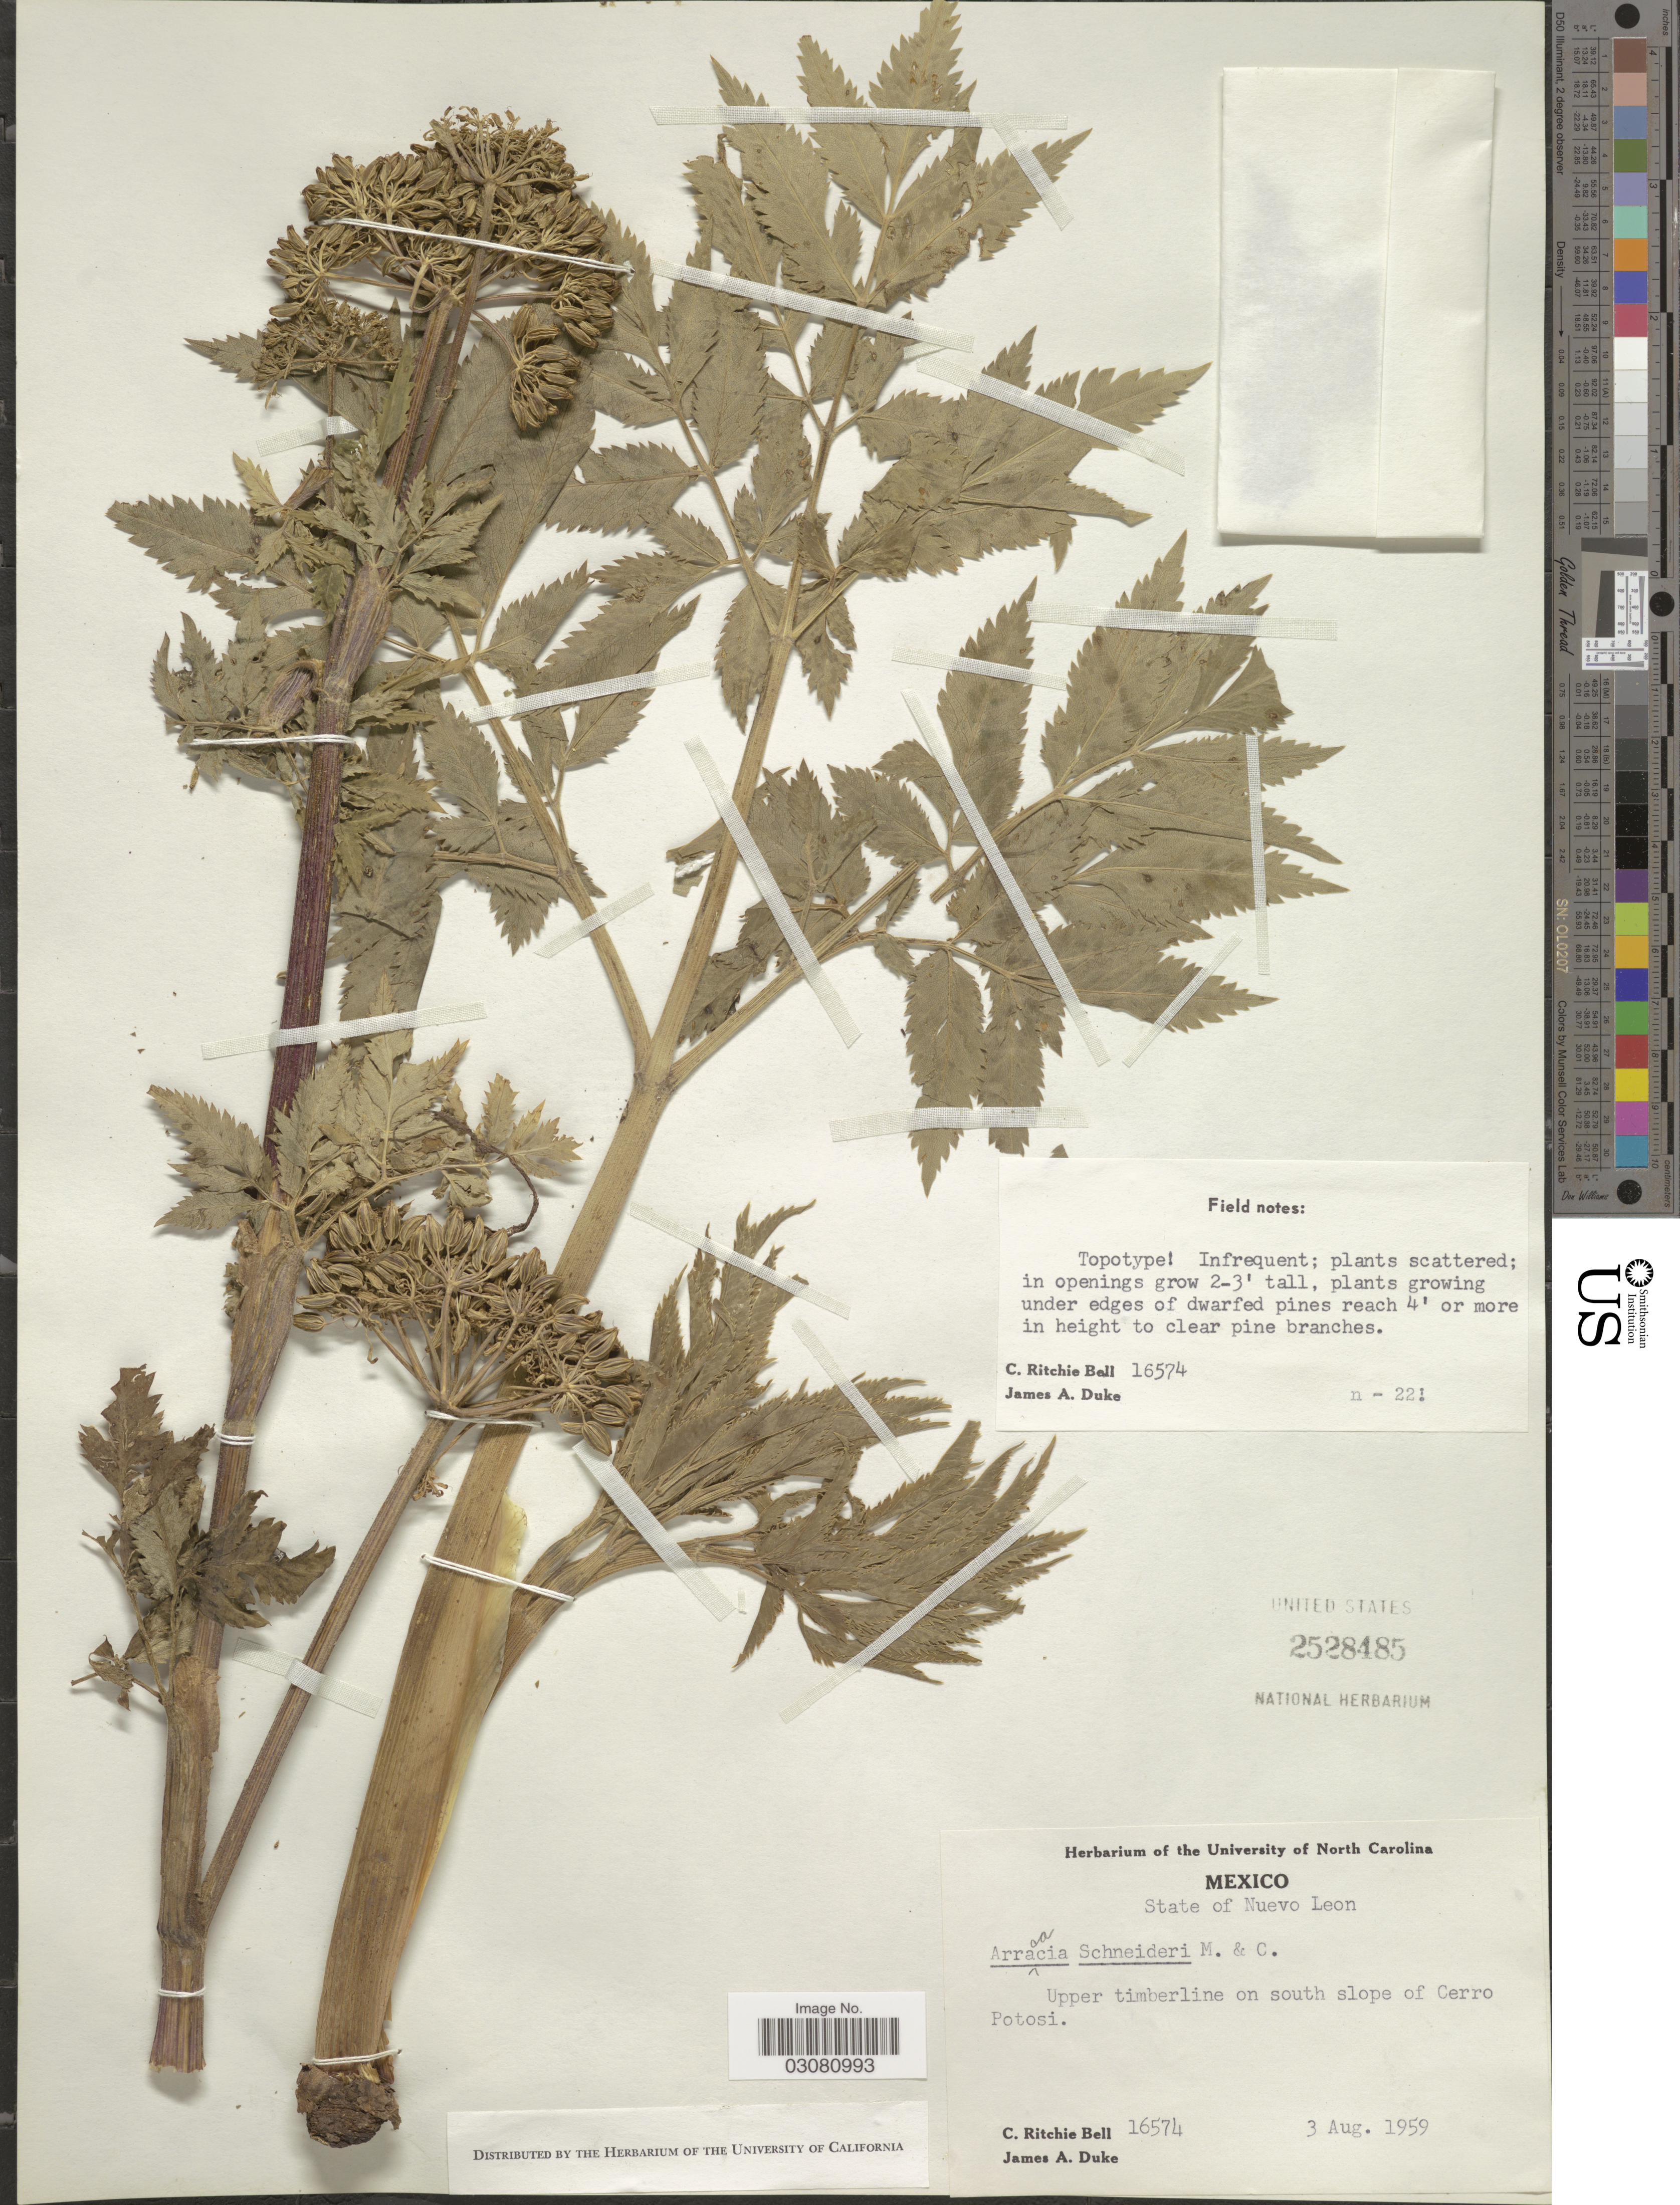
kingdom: Plantae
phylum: Tracheophyta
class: Magnoliopsida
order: Apiales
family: Apiaceae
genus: Arracacia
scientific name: Arracacia schneideri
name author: Mathias & Constance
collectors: C. R. Bell & J. A. Duke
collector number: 16574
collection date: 1959-08-03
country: Mexico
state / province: Nuevo León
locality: Upper timberline on south slope of Cerro Potosi.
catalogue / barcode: US 2528485